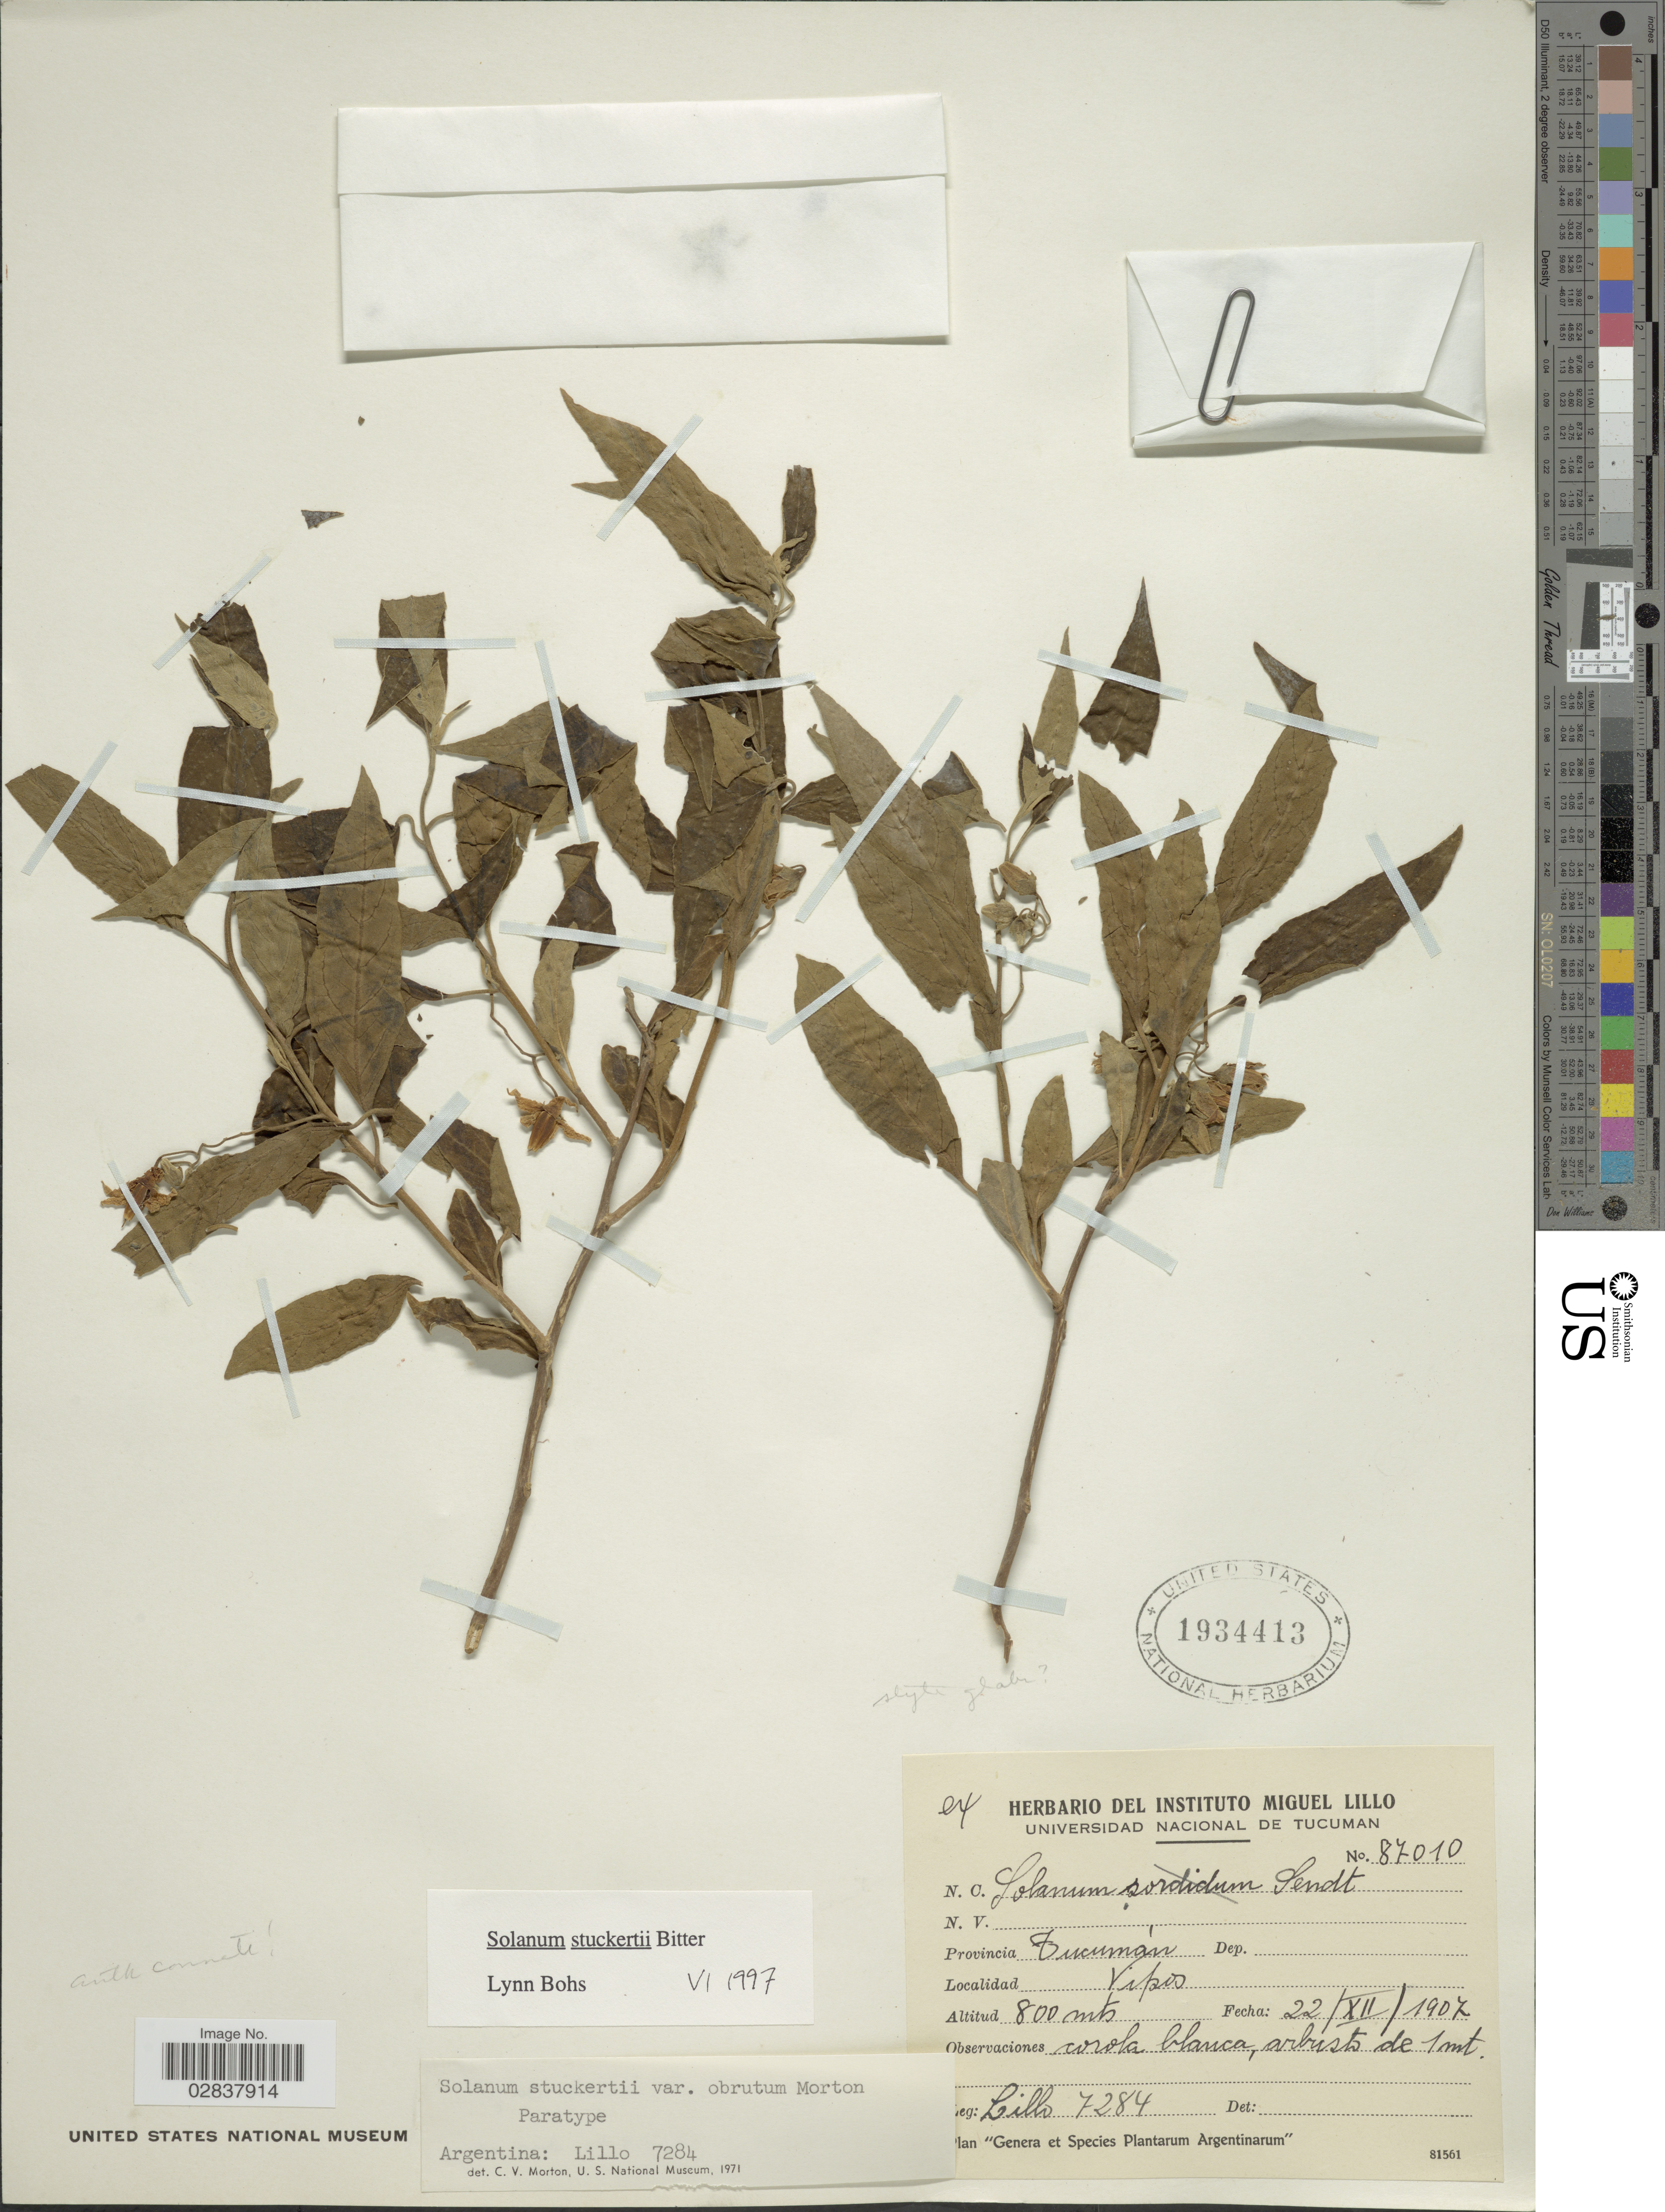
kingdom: Plantae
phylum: Tracheophyta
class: Magnoliopsida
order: Solanales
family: Solanaceae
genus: Solanum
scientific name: Solanum stuckertii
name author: Bitter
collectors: M. Lillo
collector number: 7284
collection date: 1907-12-22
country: Argentina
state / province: Tucuman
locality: Vipos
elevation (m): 800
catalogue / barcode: US 1934413